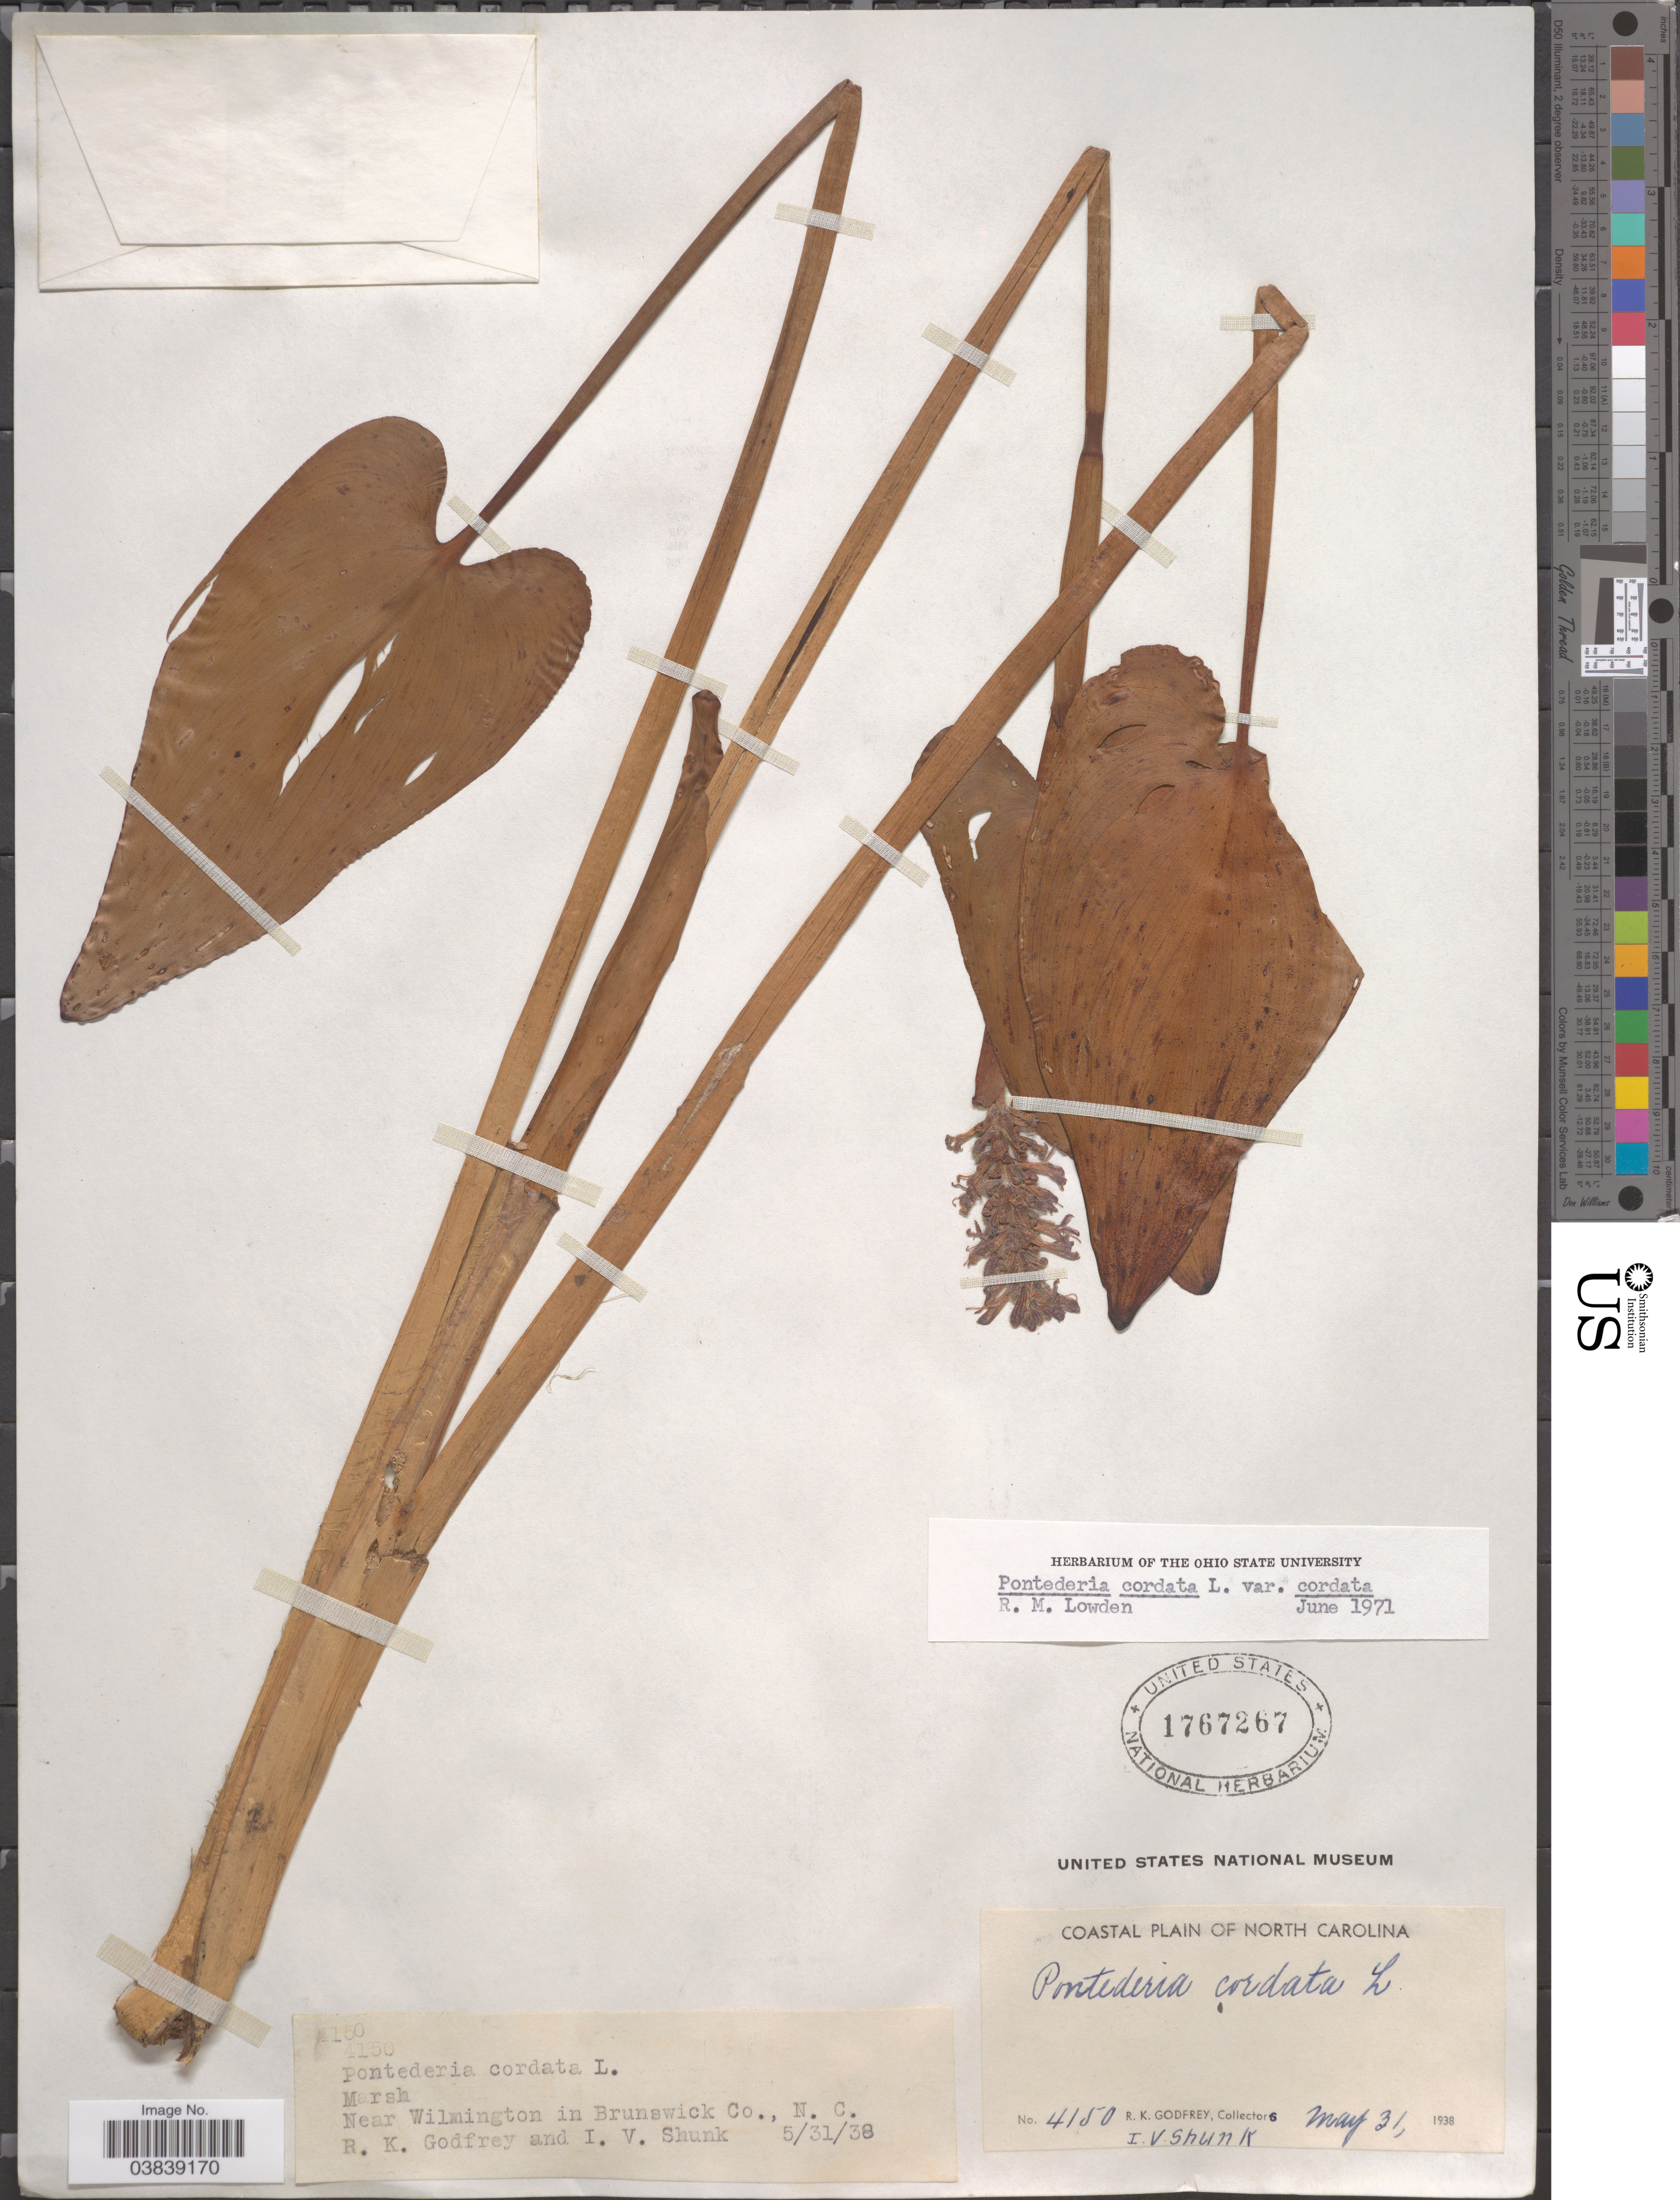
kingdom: Plantae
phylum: Tracheophyta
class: Liliopsida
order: Commelinales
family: Pontederiaceae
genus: Pontederia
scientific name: Pontederia cordata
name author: L.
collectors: R. K. Godfrey & I. Shunk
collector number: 4150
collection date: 1938-05-31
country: United States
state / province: North Carolina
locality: Near Wilmington in Brunswick Co. Coastal Plain of North Carolina.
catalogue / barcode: US 1767267